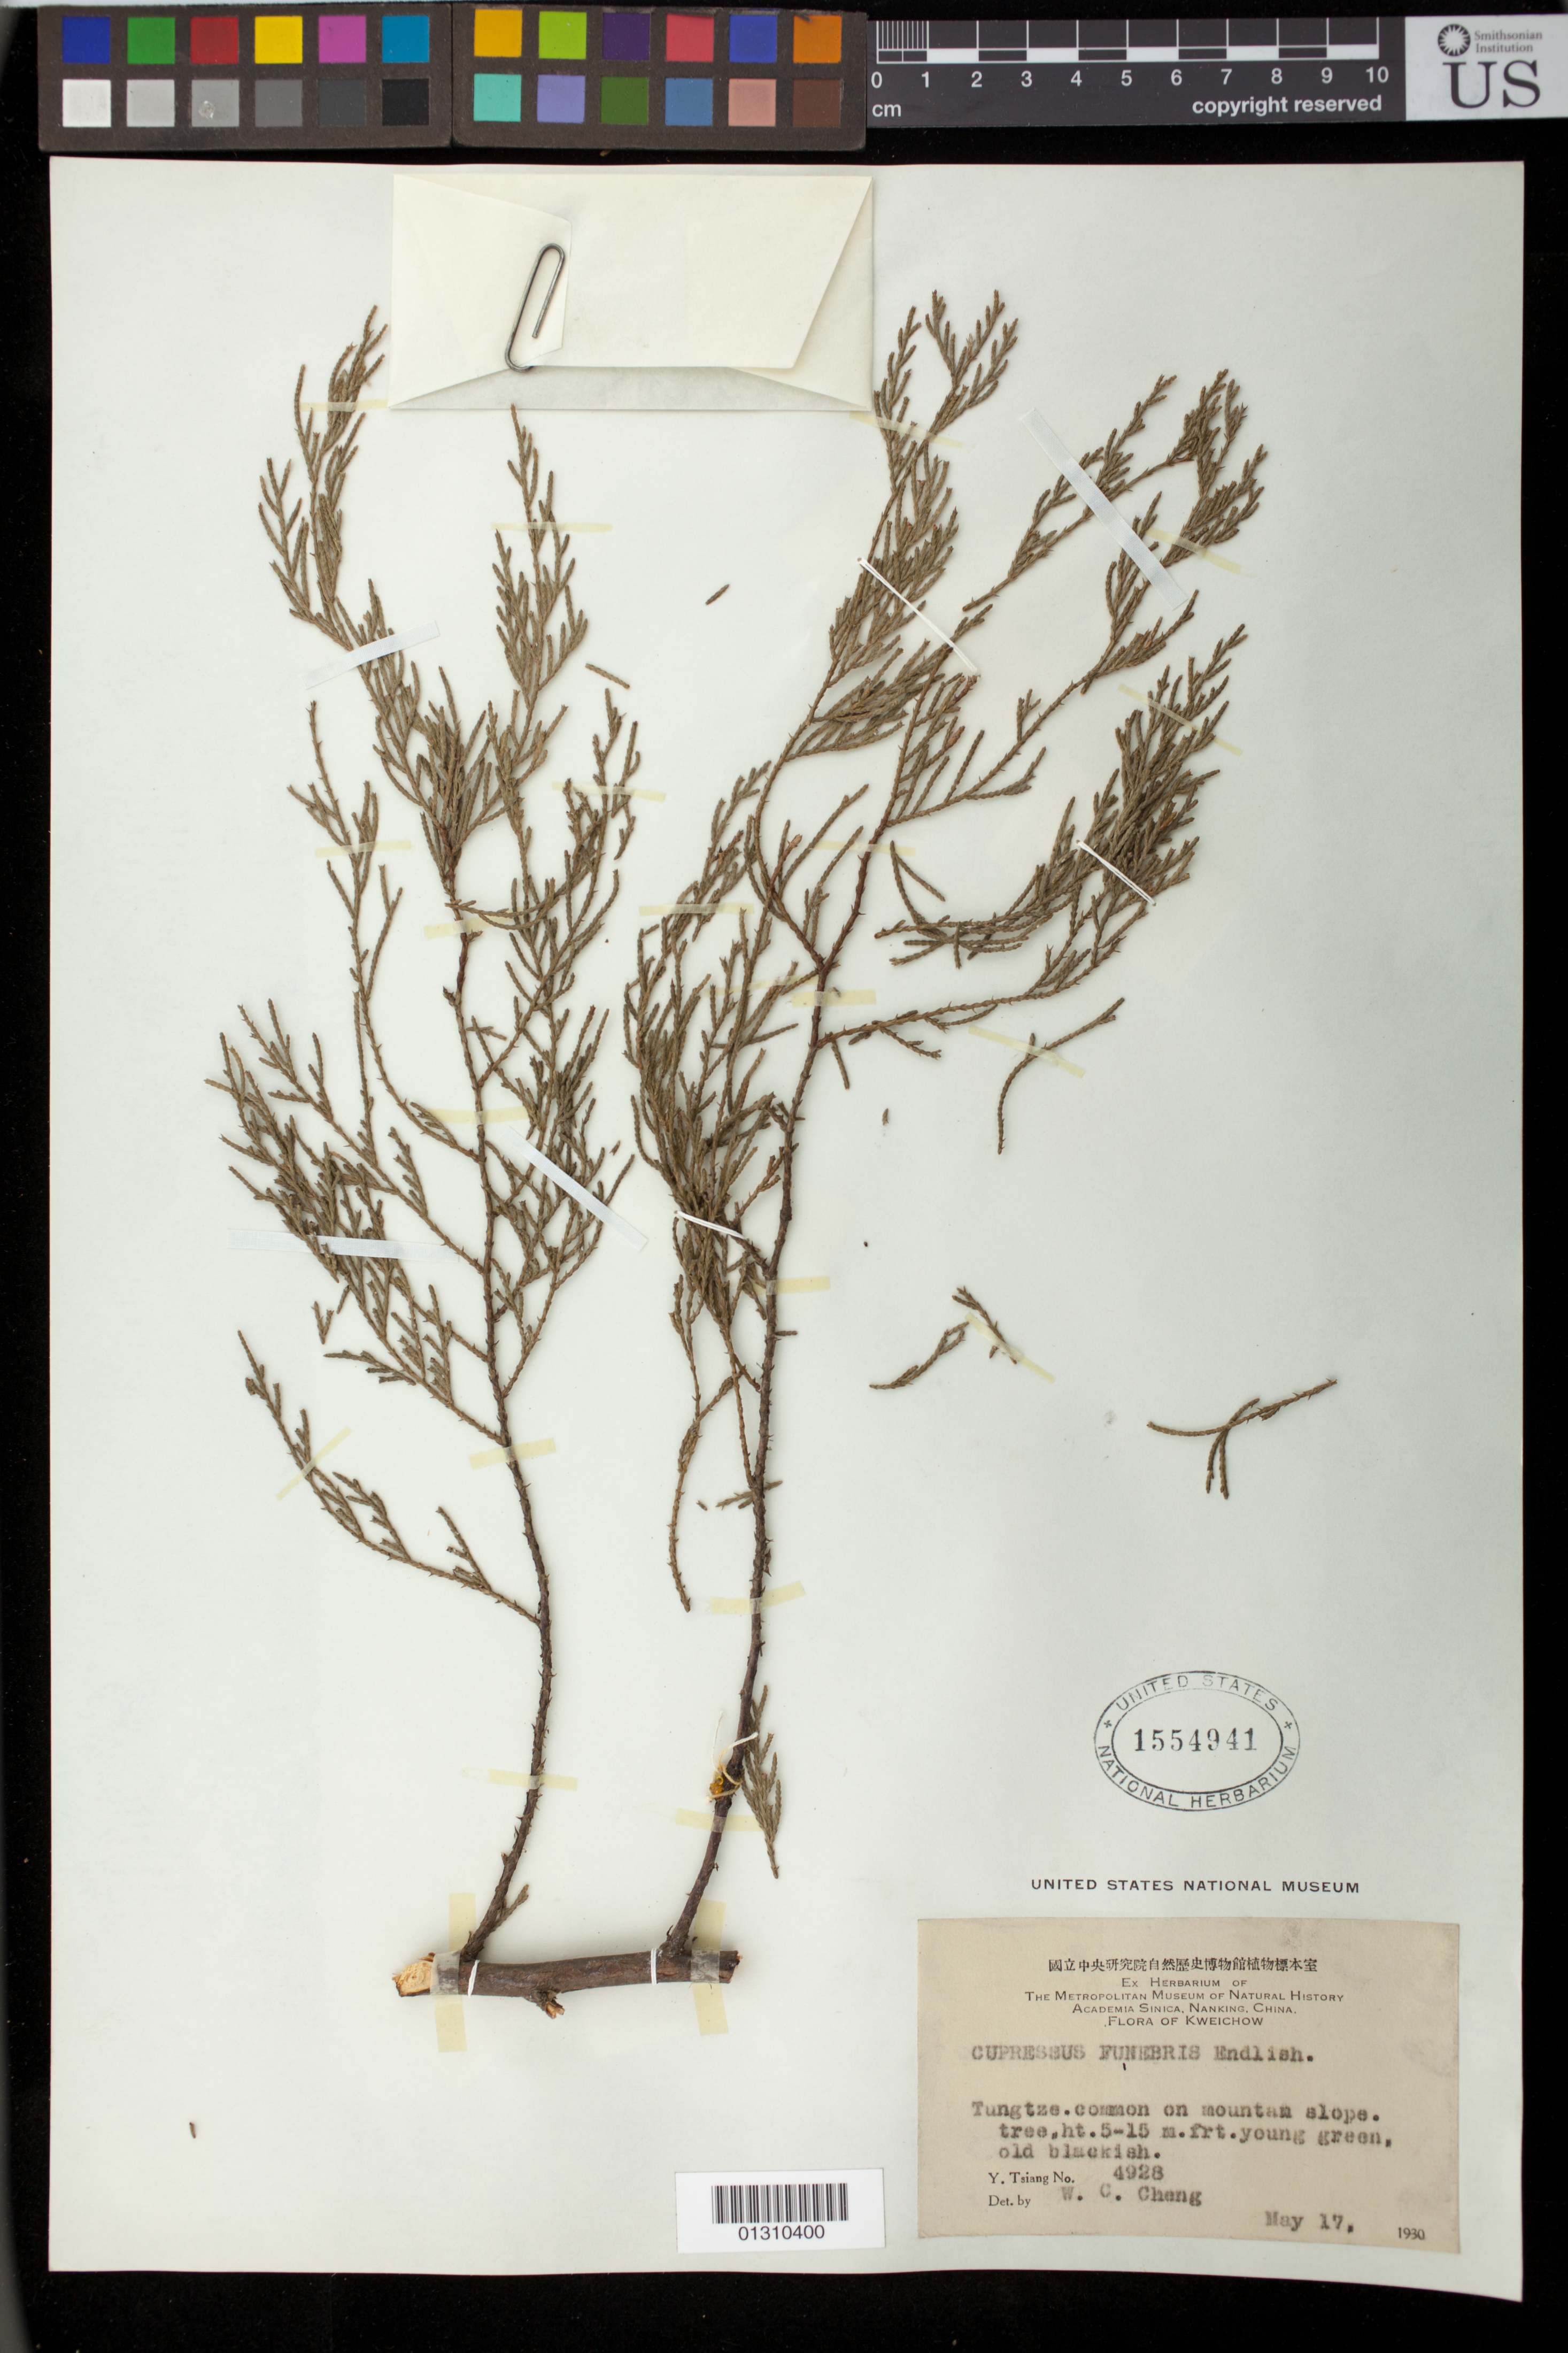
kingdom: Plantae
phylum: Tracheophyta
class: Pinopsida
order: Pinales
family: Cupressaceae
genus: Cupressus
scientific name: Cupressus funebris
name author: Endl.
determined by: Cheng, Wan Chun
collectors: Y. Tsiang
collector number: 4928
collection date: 1930-05-17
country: China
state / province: Guizhou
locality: Kweichow, Tungtze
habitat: mountain slope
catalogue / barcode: US 1554941